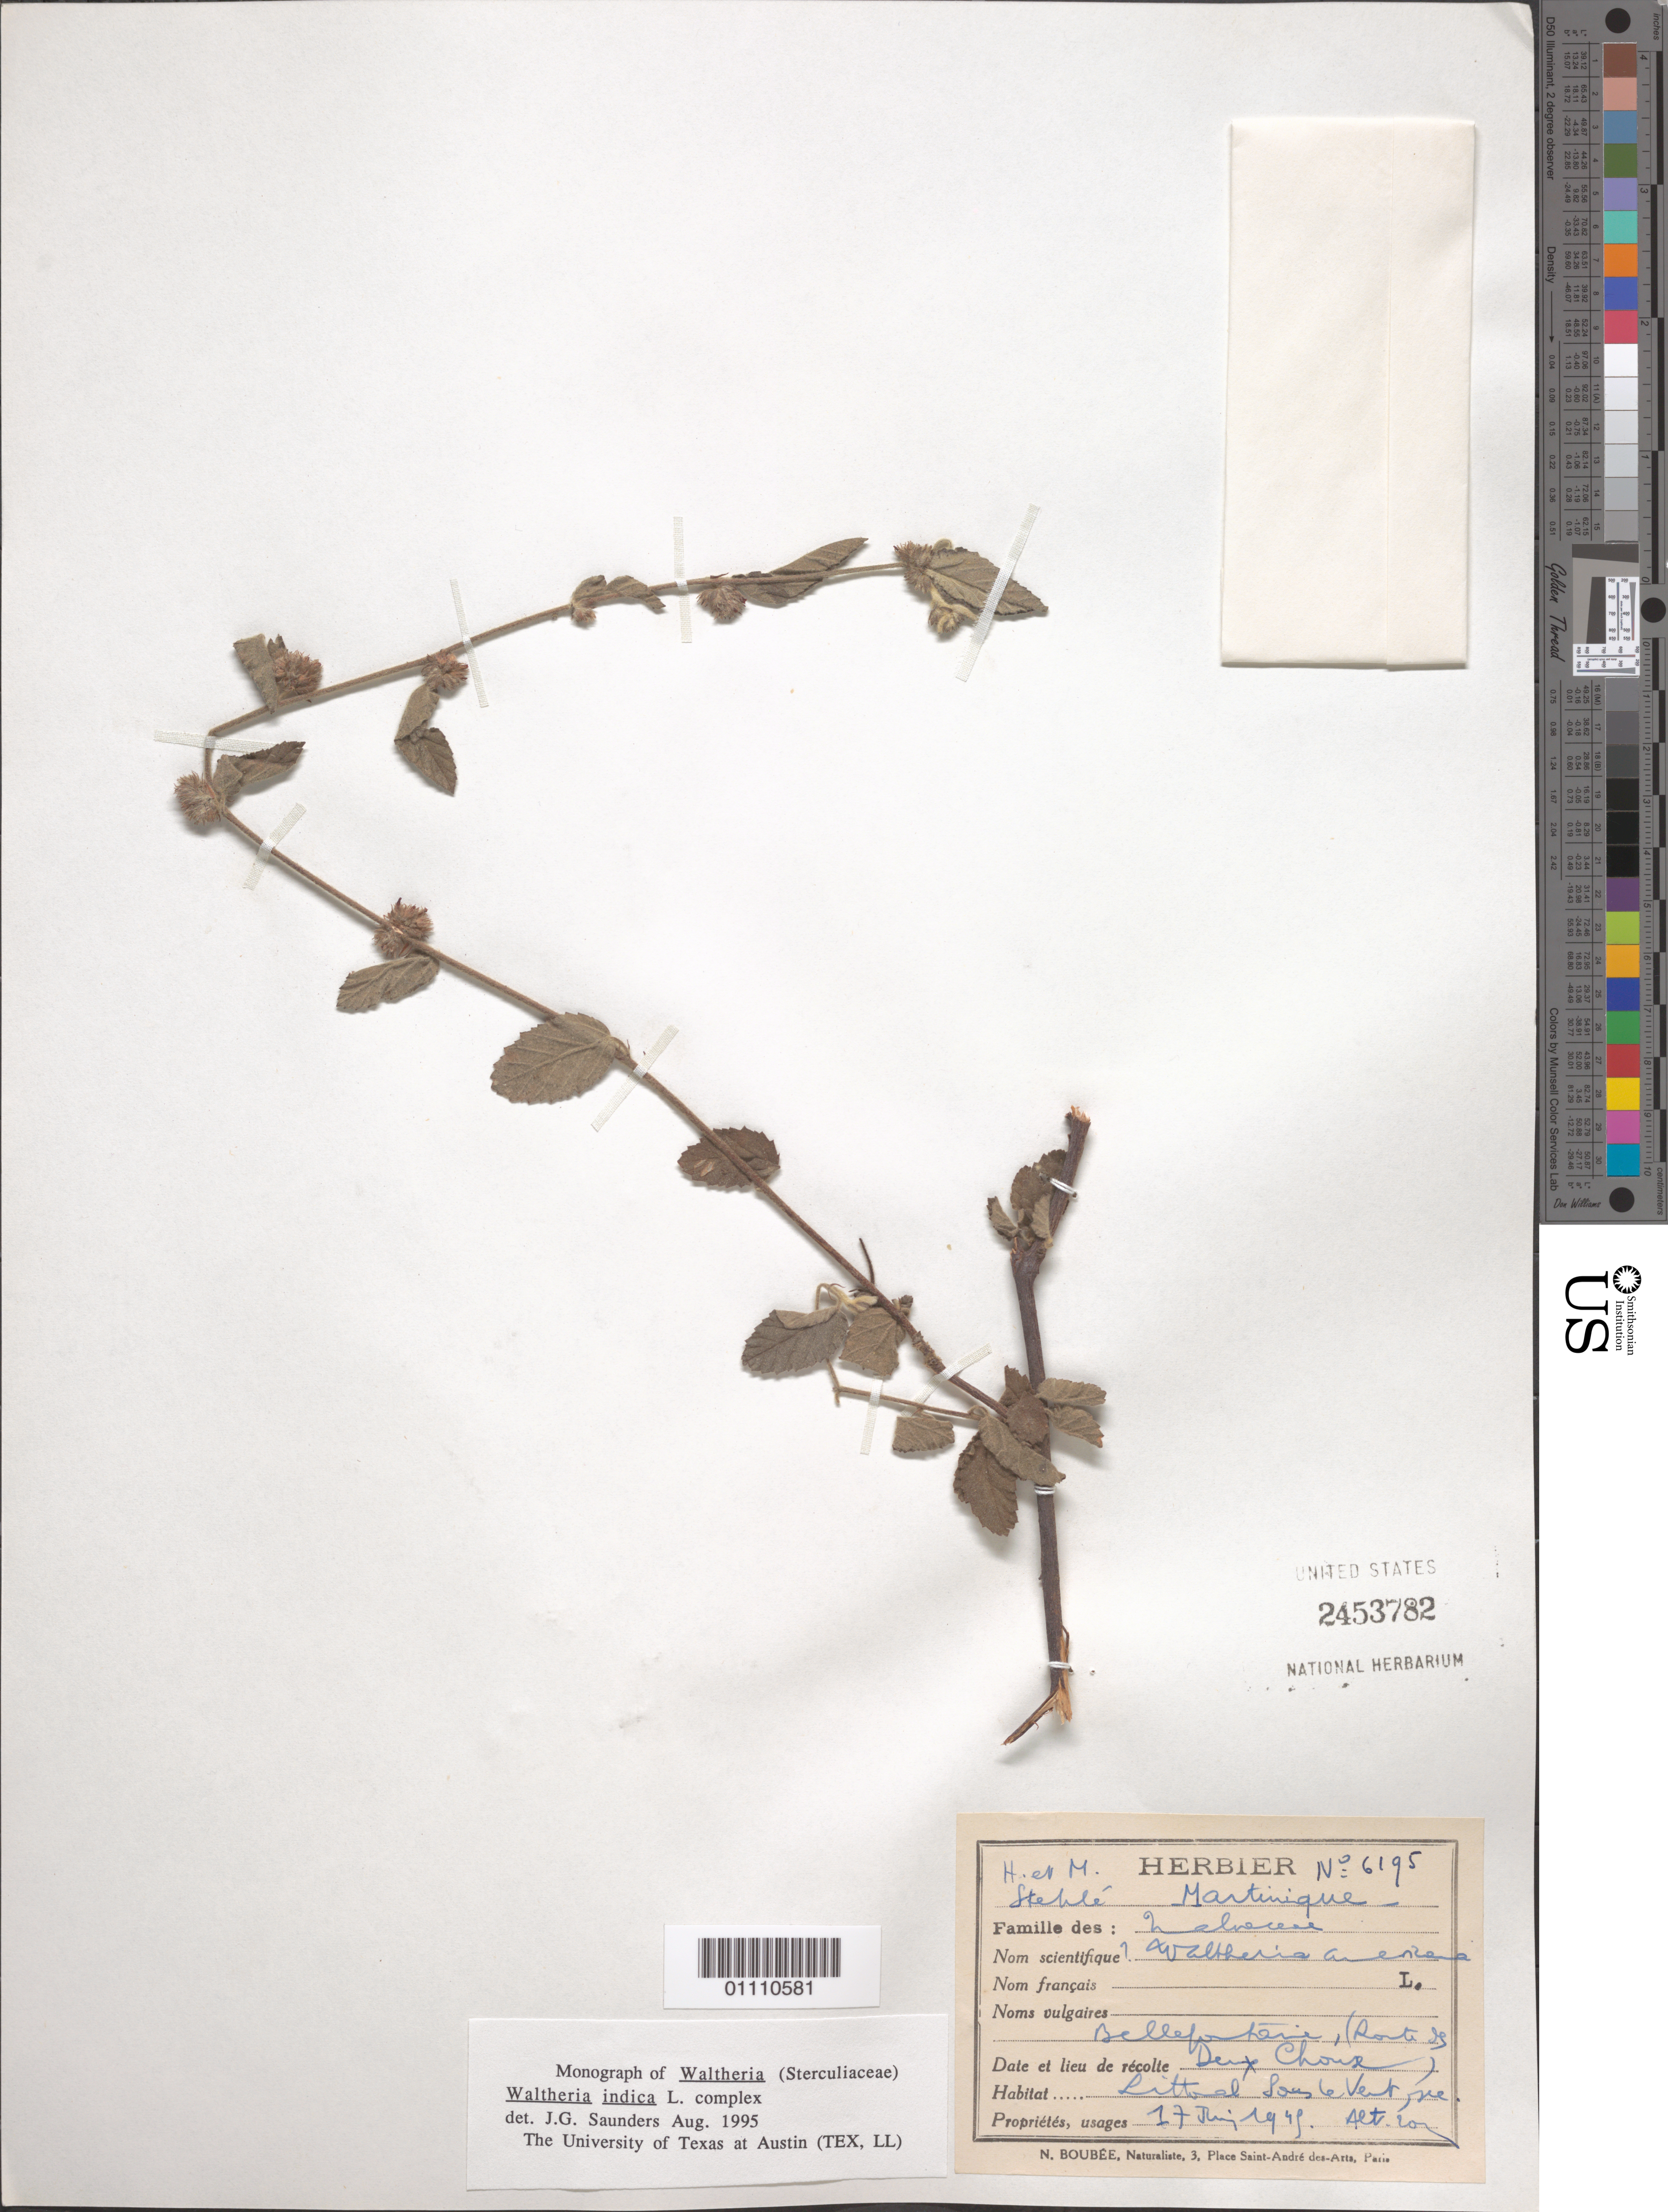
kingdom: Plantae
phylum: Tracheophyta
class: Magnoliopsida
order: Malvales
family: Malvaceae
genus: Waltheria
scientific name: Waltheria indica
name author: L.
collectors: H. Stehlé & M. Stehlé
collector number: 6195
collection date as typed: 17 Jun 1949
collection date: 1949-06-17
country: Martinique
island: Martinique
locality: Bellefontaine (Route de Deux Chois)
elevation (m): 20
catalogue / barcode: US 2453782